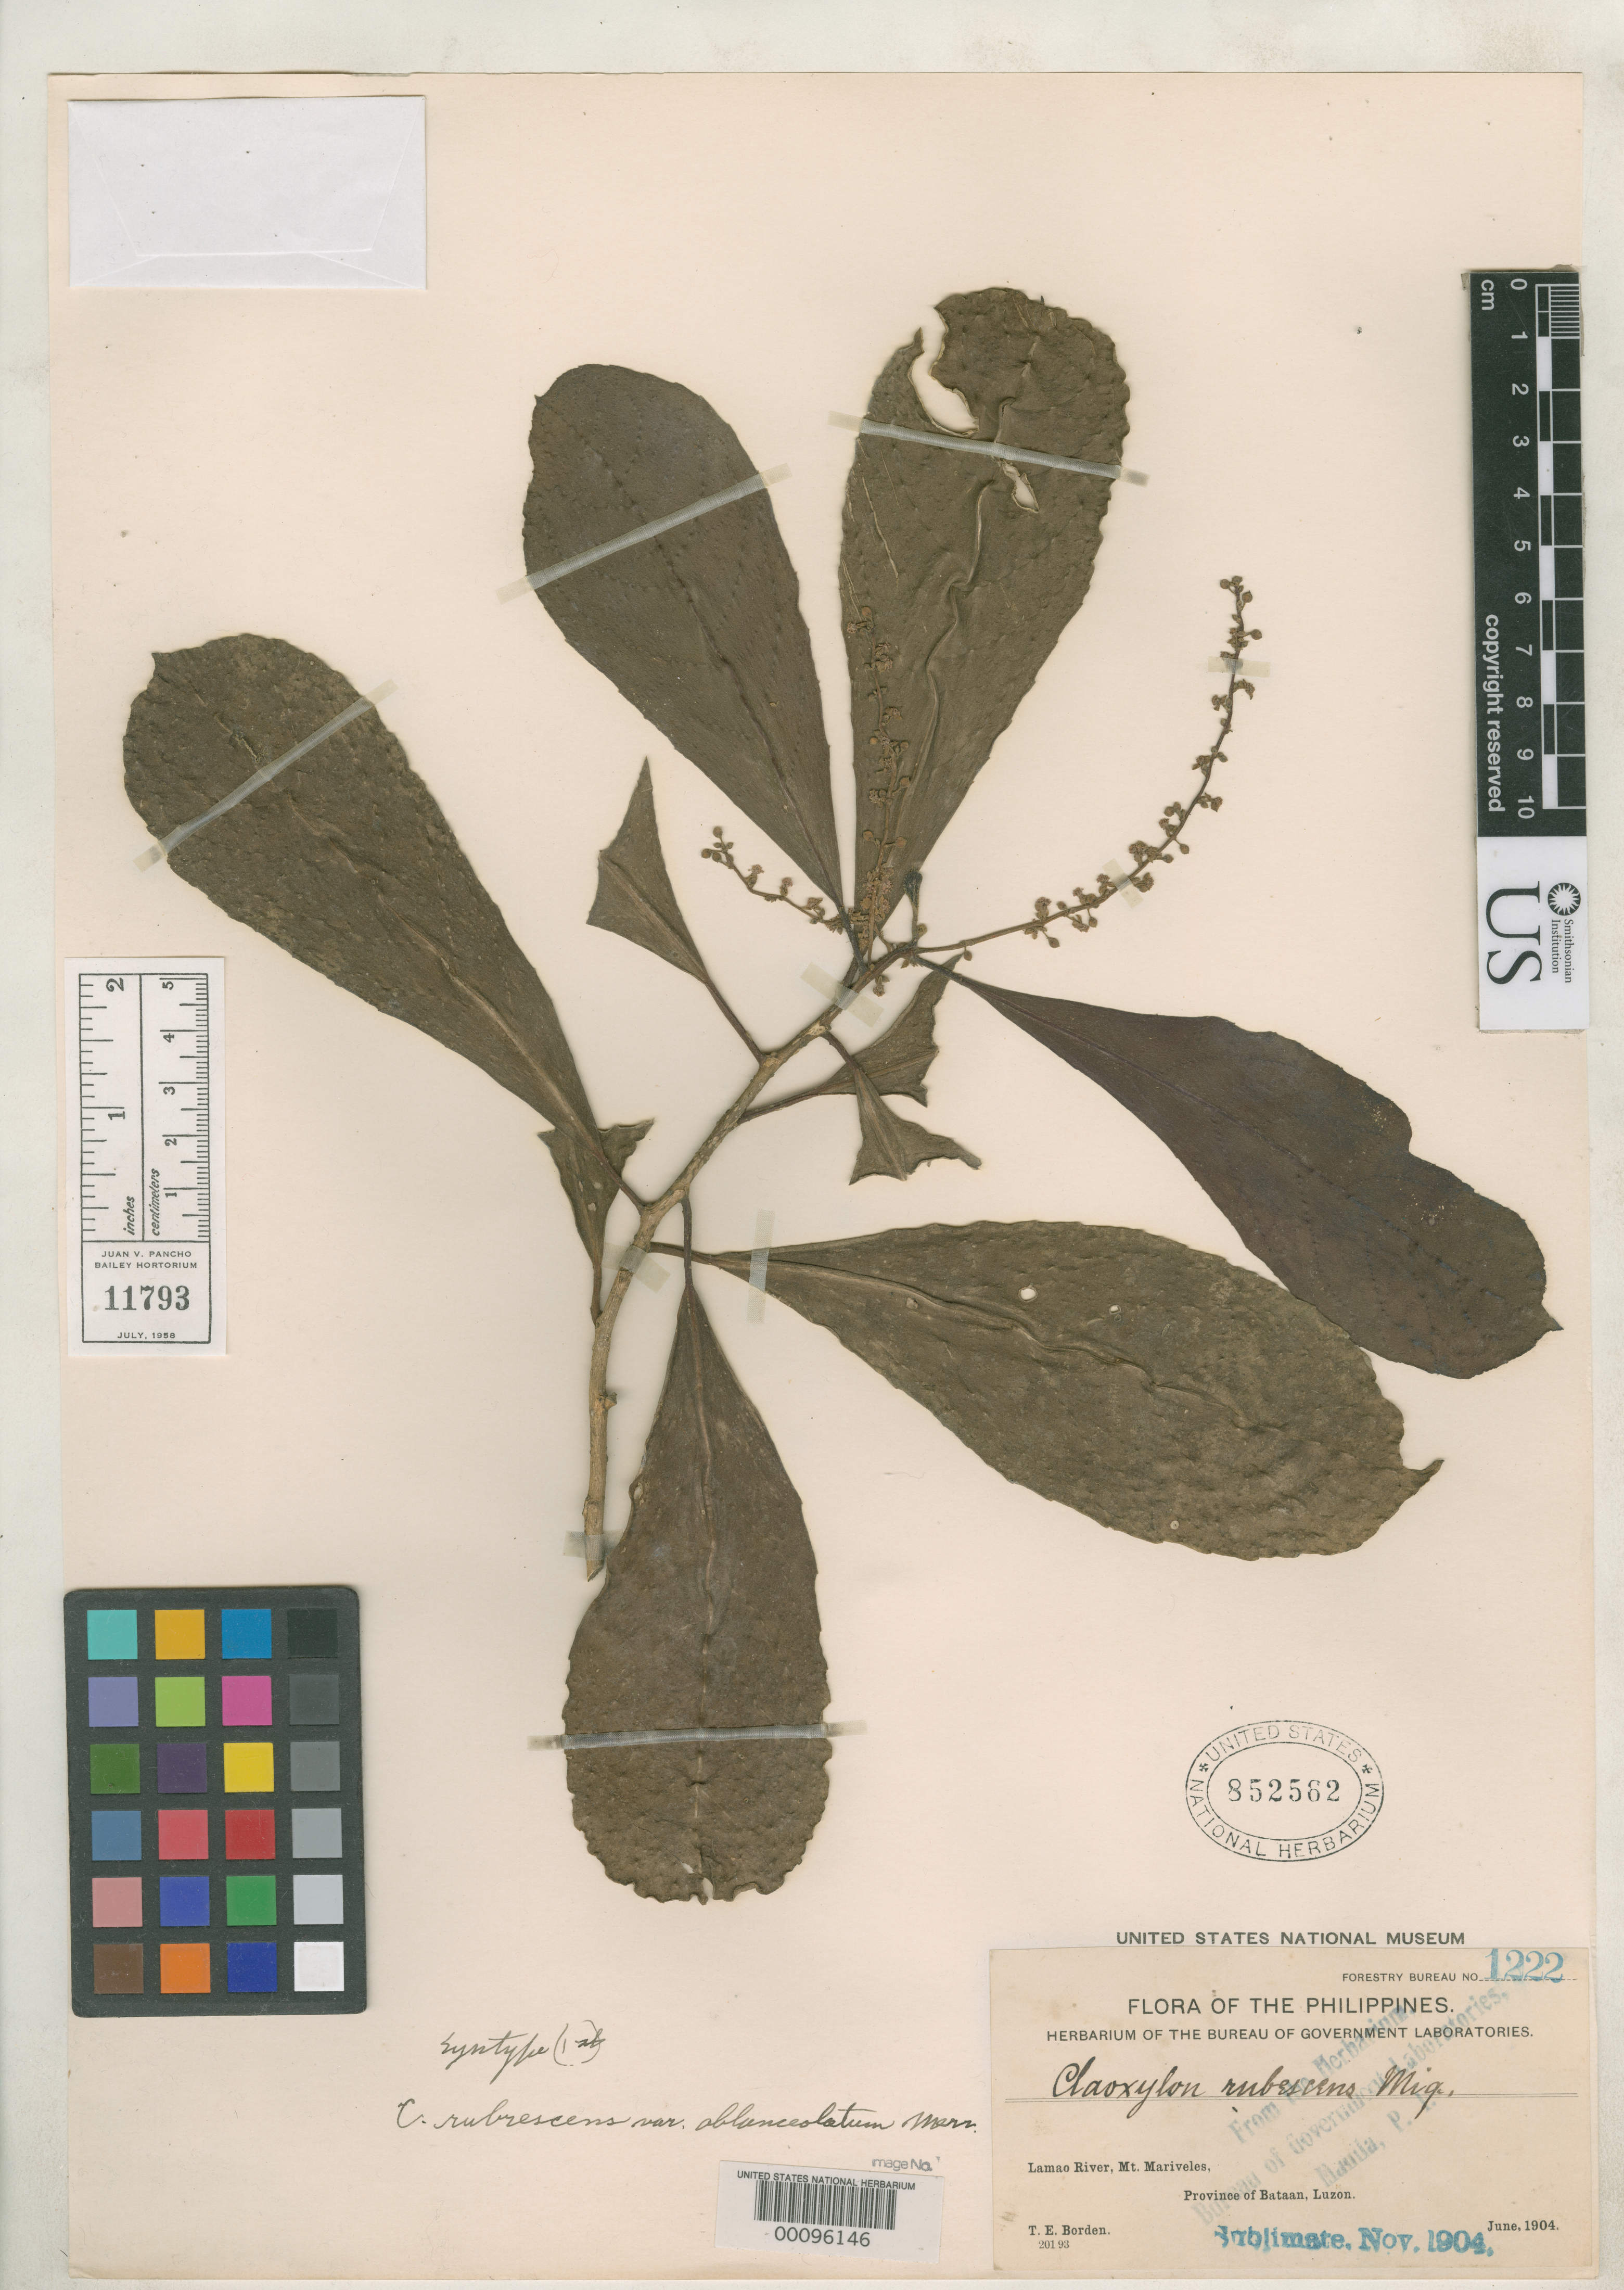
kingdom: Plantae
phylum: Tracheophyta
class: Magnoliopsida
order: Malpighiales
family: Euphorbiaceae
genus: Claoxylon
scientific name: Claoxylon rubescens var. oblanceolatum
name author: Merr.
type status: Isosyntype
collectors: T. E. Borden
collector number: For. Bur. 1222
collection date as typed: Jun 1904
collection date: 1904-06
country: Philippines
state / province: Central Luzon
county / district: Bataan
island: Luzon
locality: Lamao River, Mt Mariveles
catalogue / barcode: US 852562